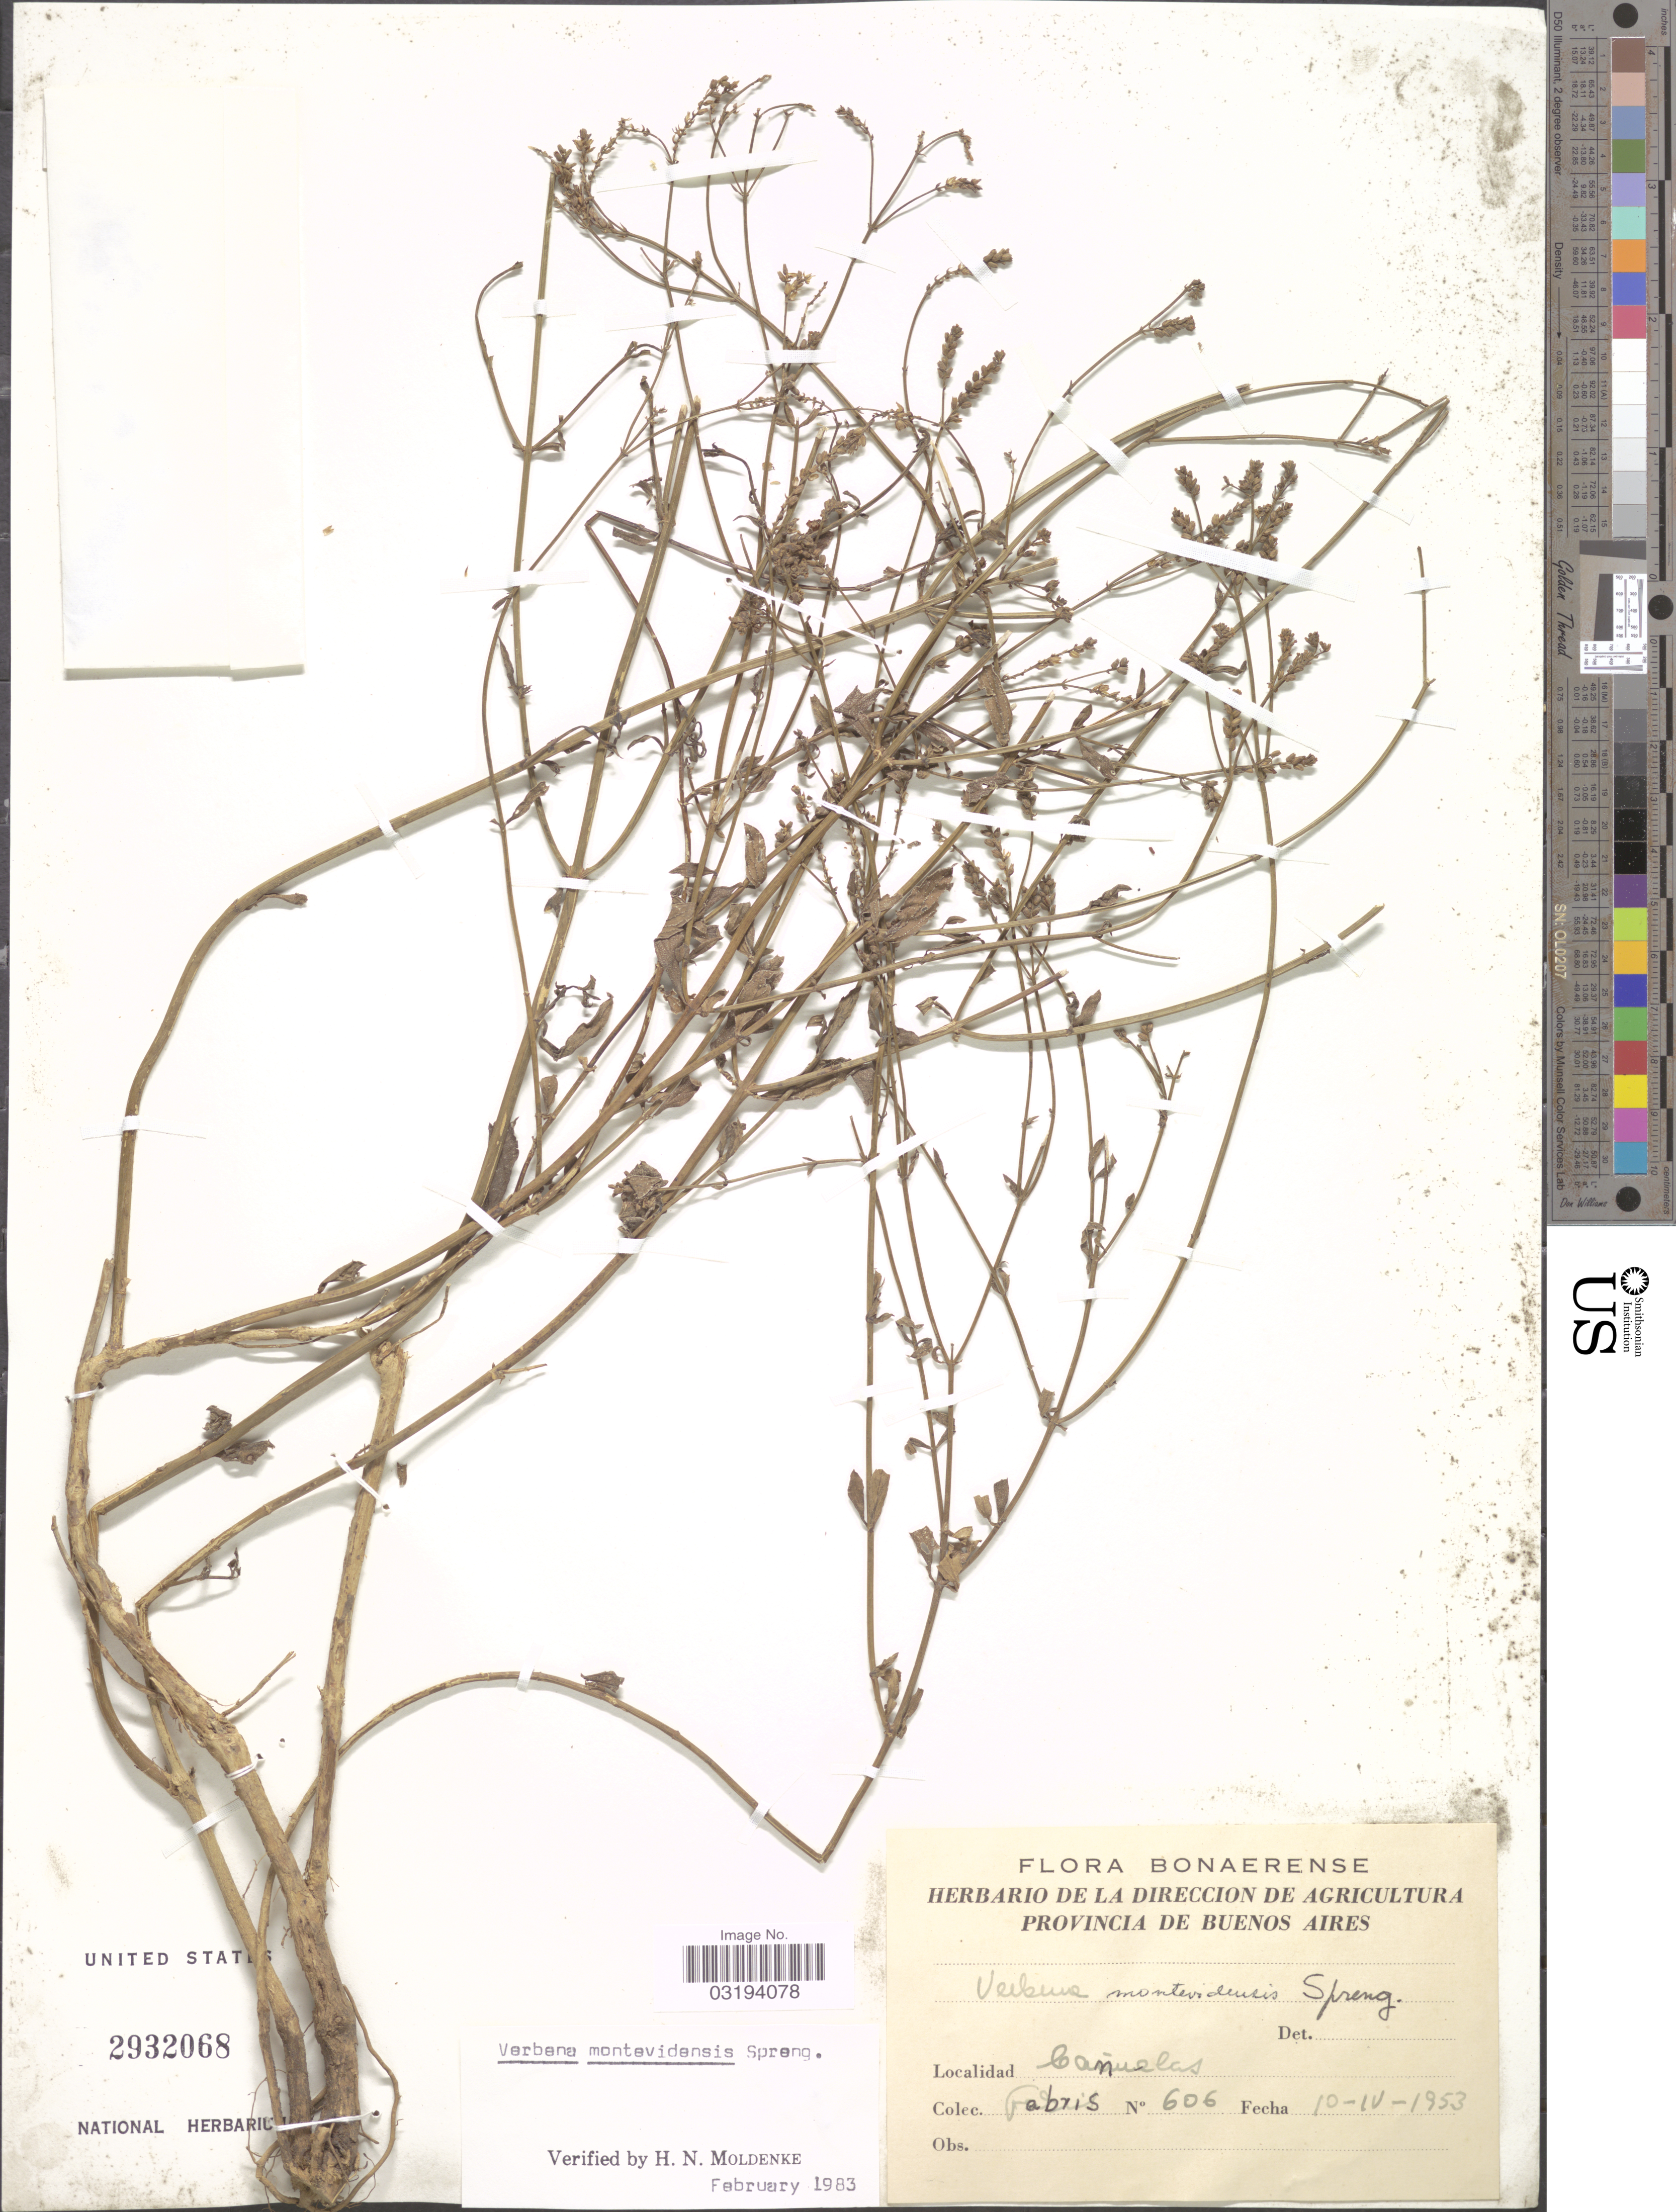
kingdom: Plantae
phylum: Tracheophyta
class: Magnoliopsida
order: Lamiales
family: Verbenaceae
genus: Verbena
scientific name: Verbena montevidensis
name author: Spreng.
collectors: H. A. Fabris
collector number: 606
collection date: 1953-04-10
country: Argentina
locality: Cañuelas.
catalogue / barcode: US 2932068